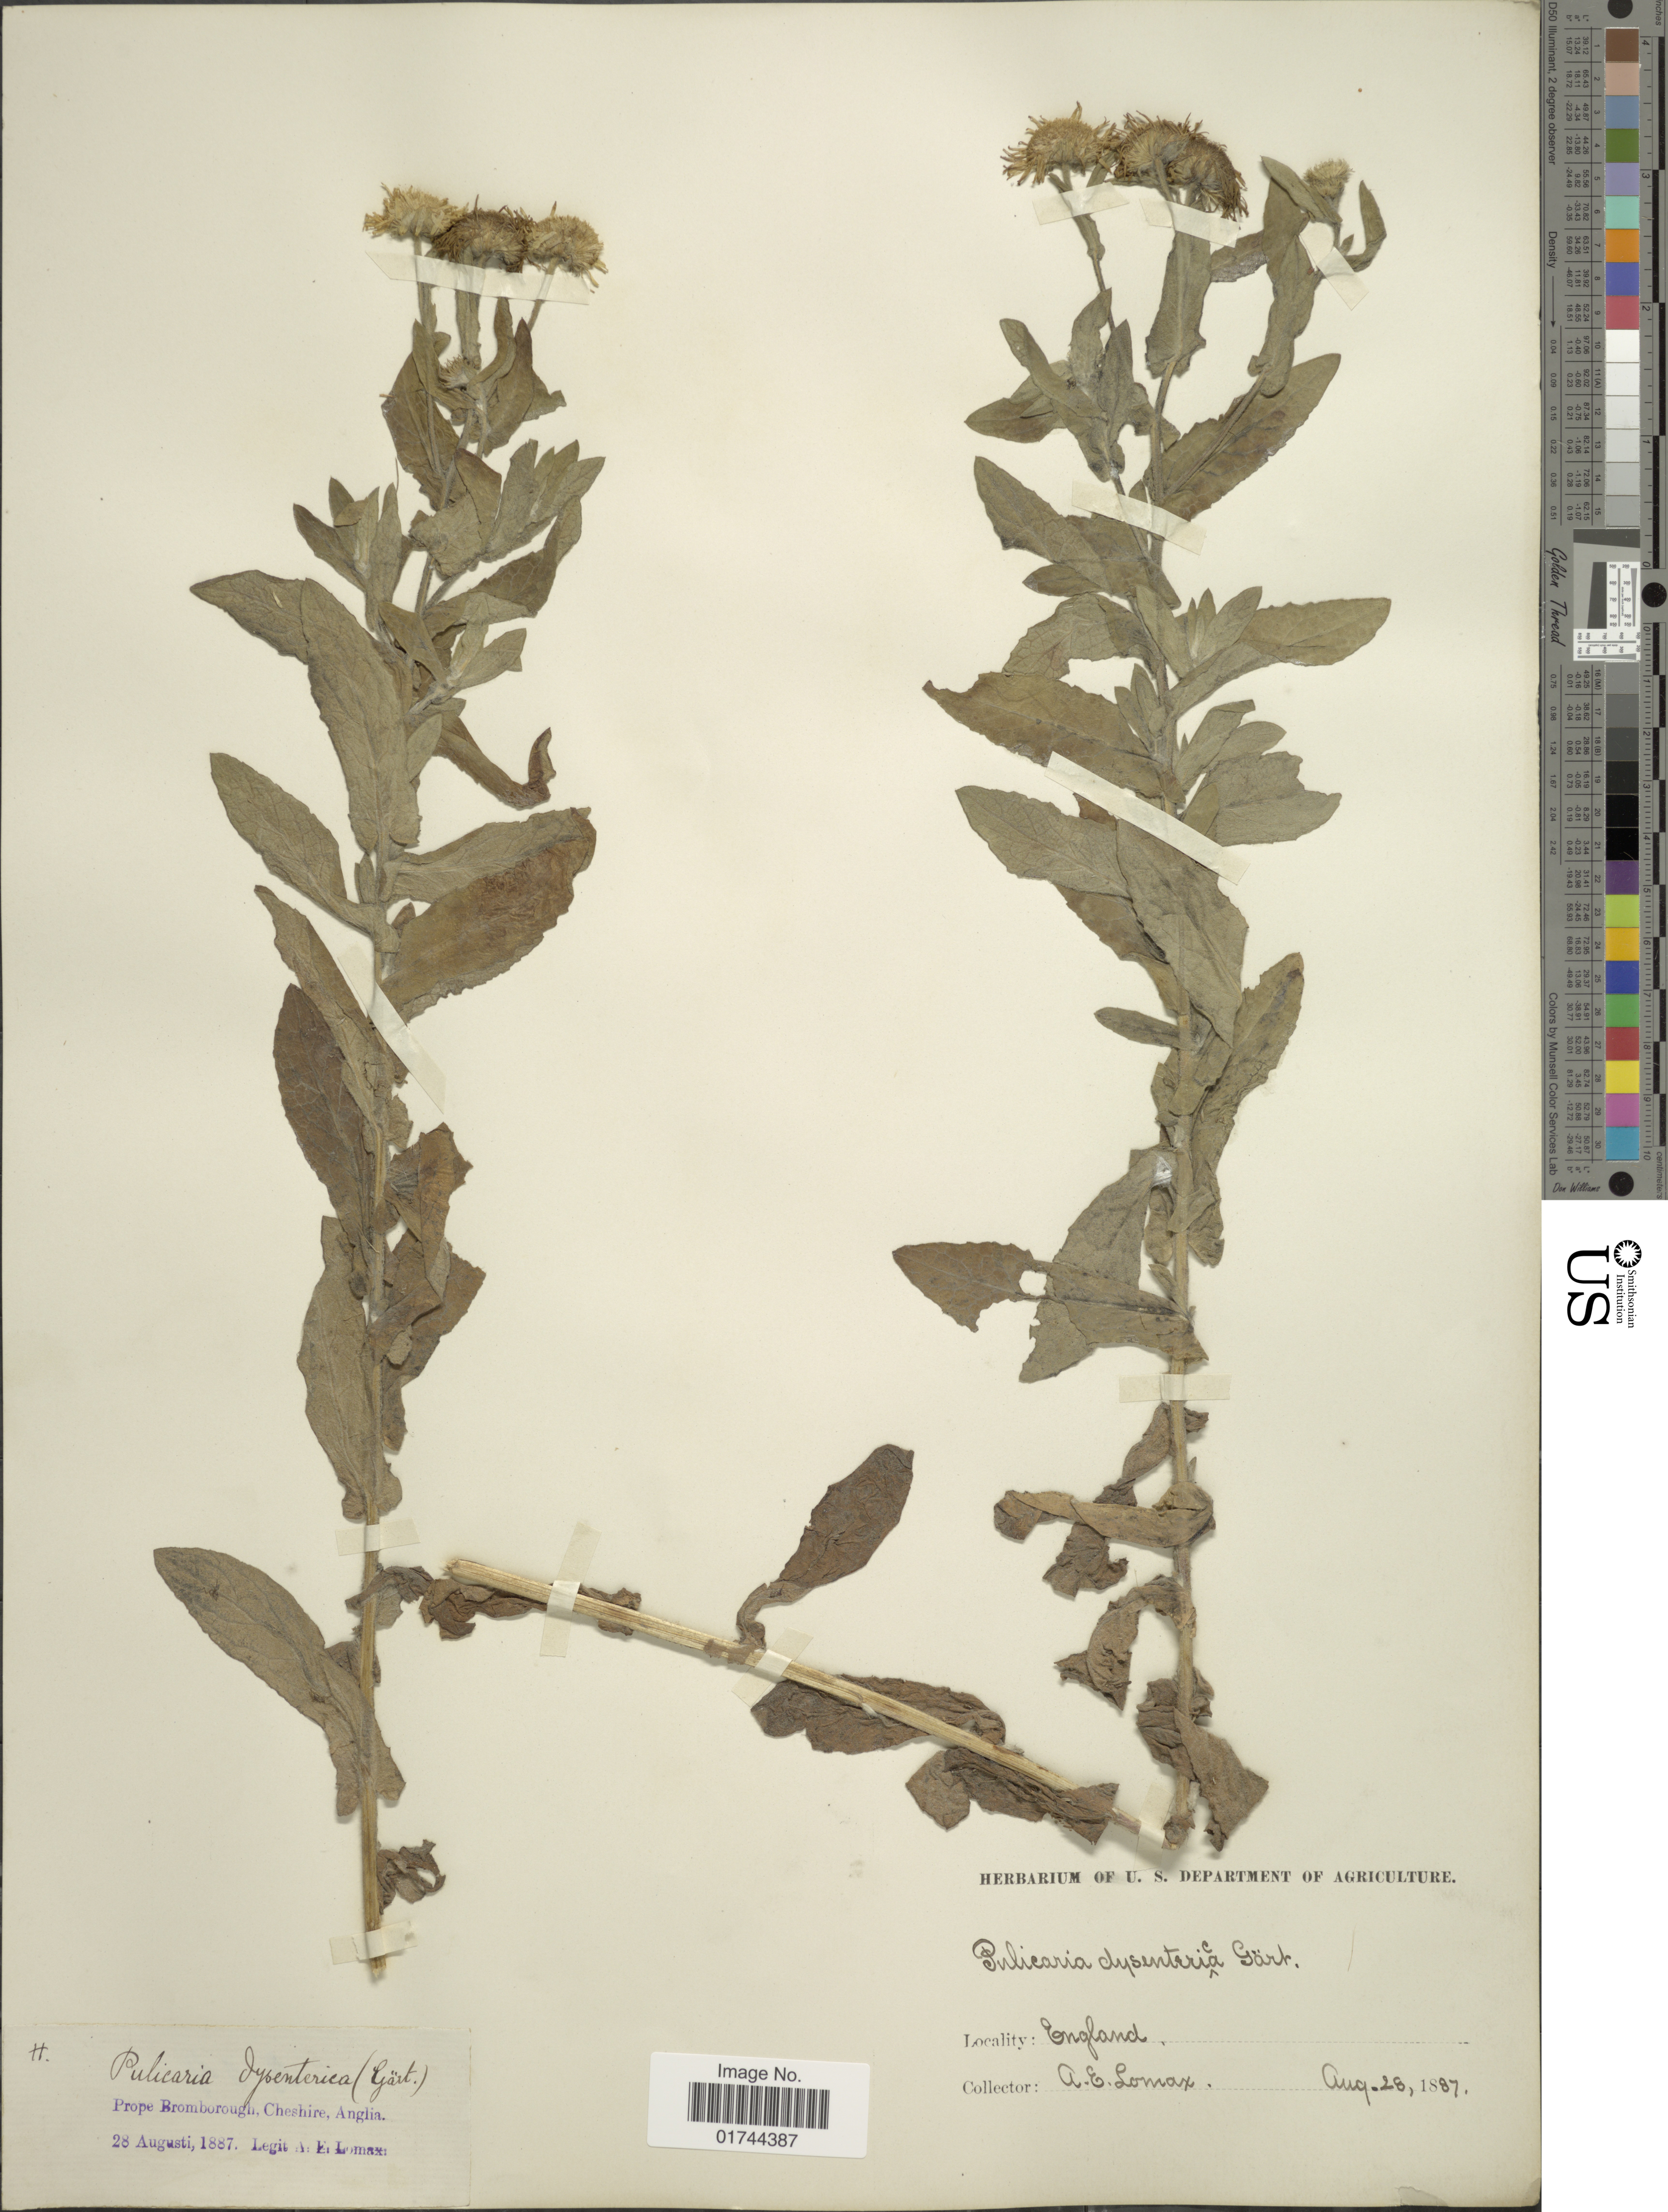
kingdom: Plantae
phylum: Tracheophyta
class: Magnoliopsida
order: Asterales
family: Asteraceae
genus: Pulicaria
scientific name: Pulicaria dysenterica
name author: (L.) Bernh.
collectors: A. Lomax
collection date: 1887-08-28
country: United Kingdom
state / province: England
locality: Cheshire, Anglia